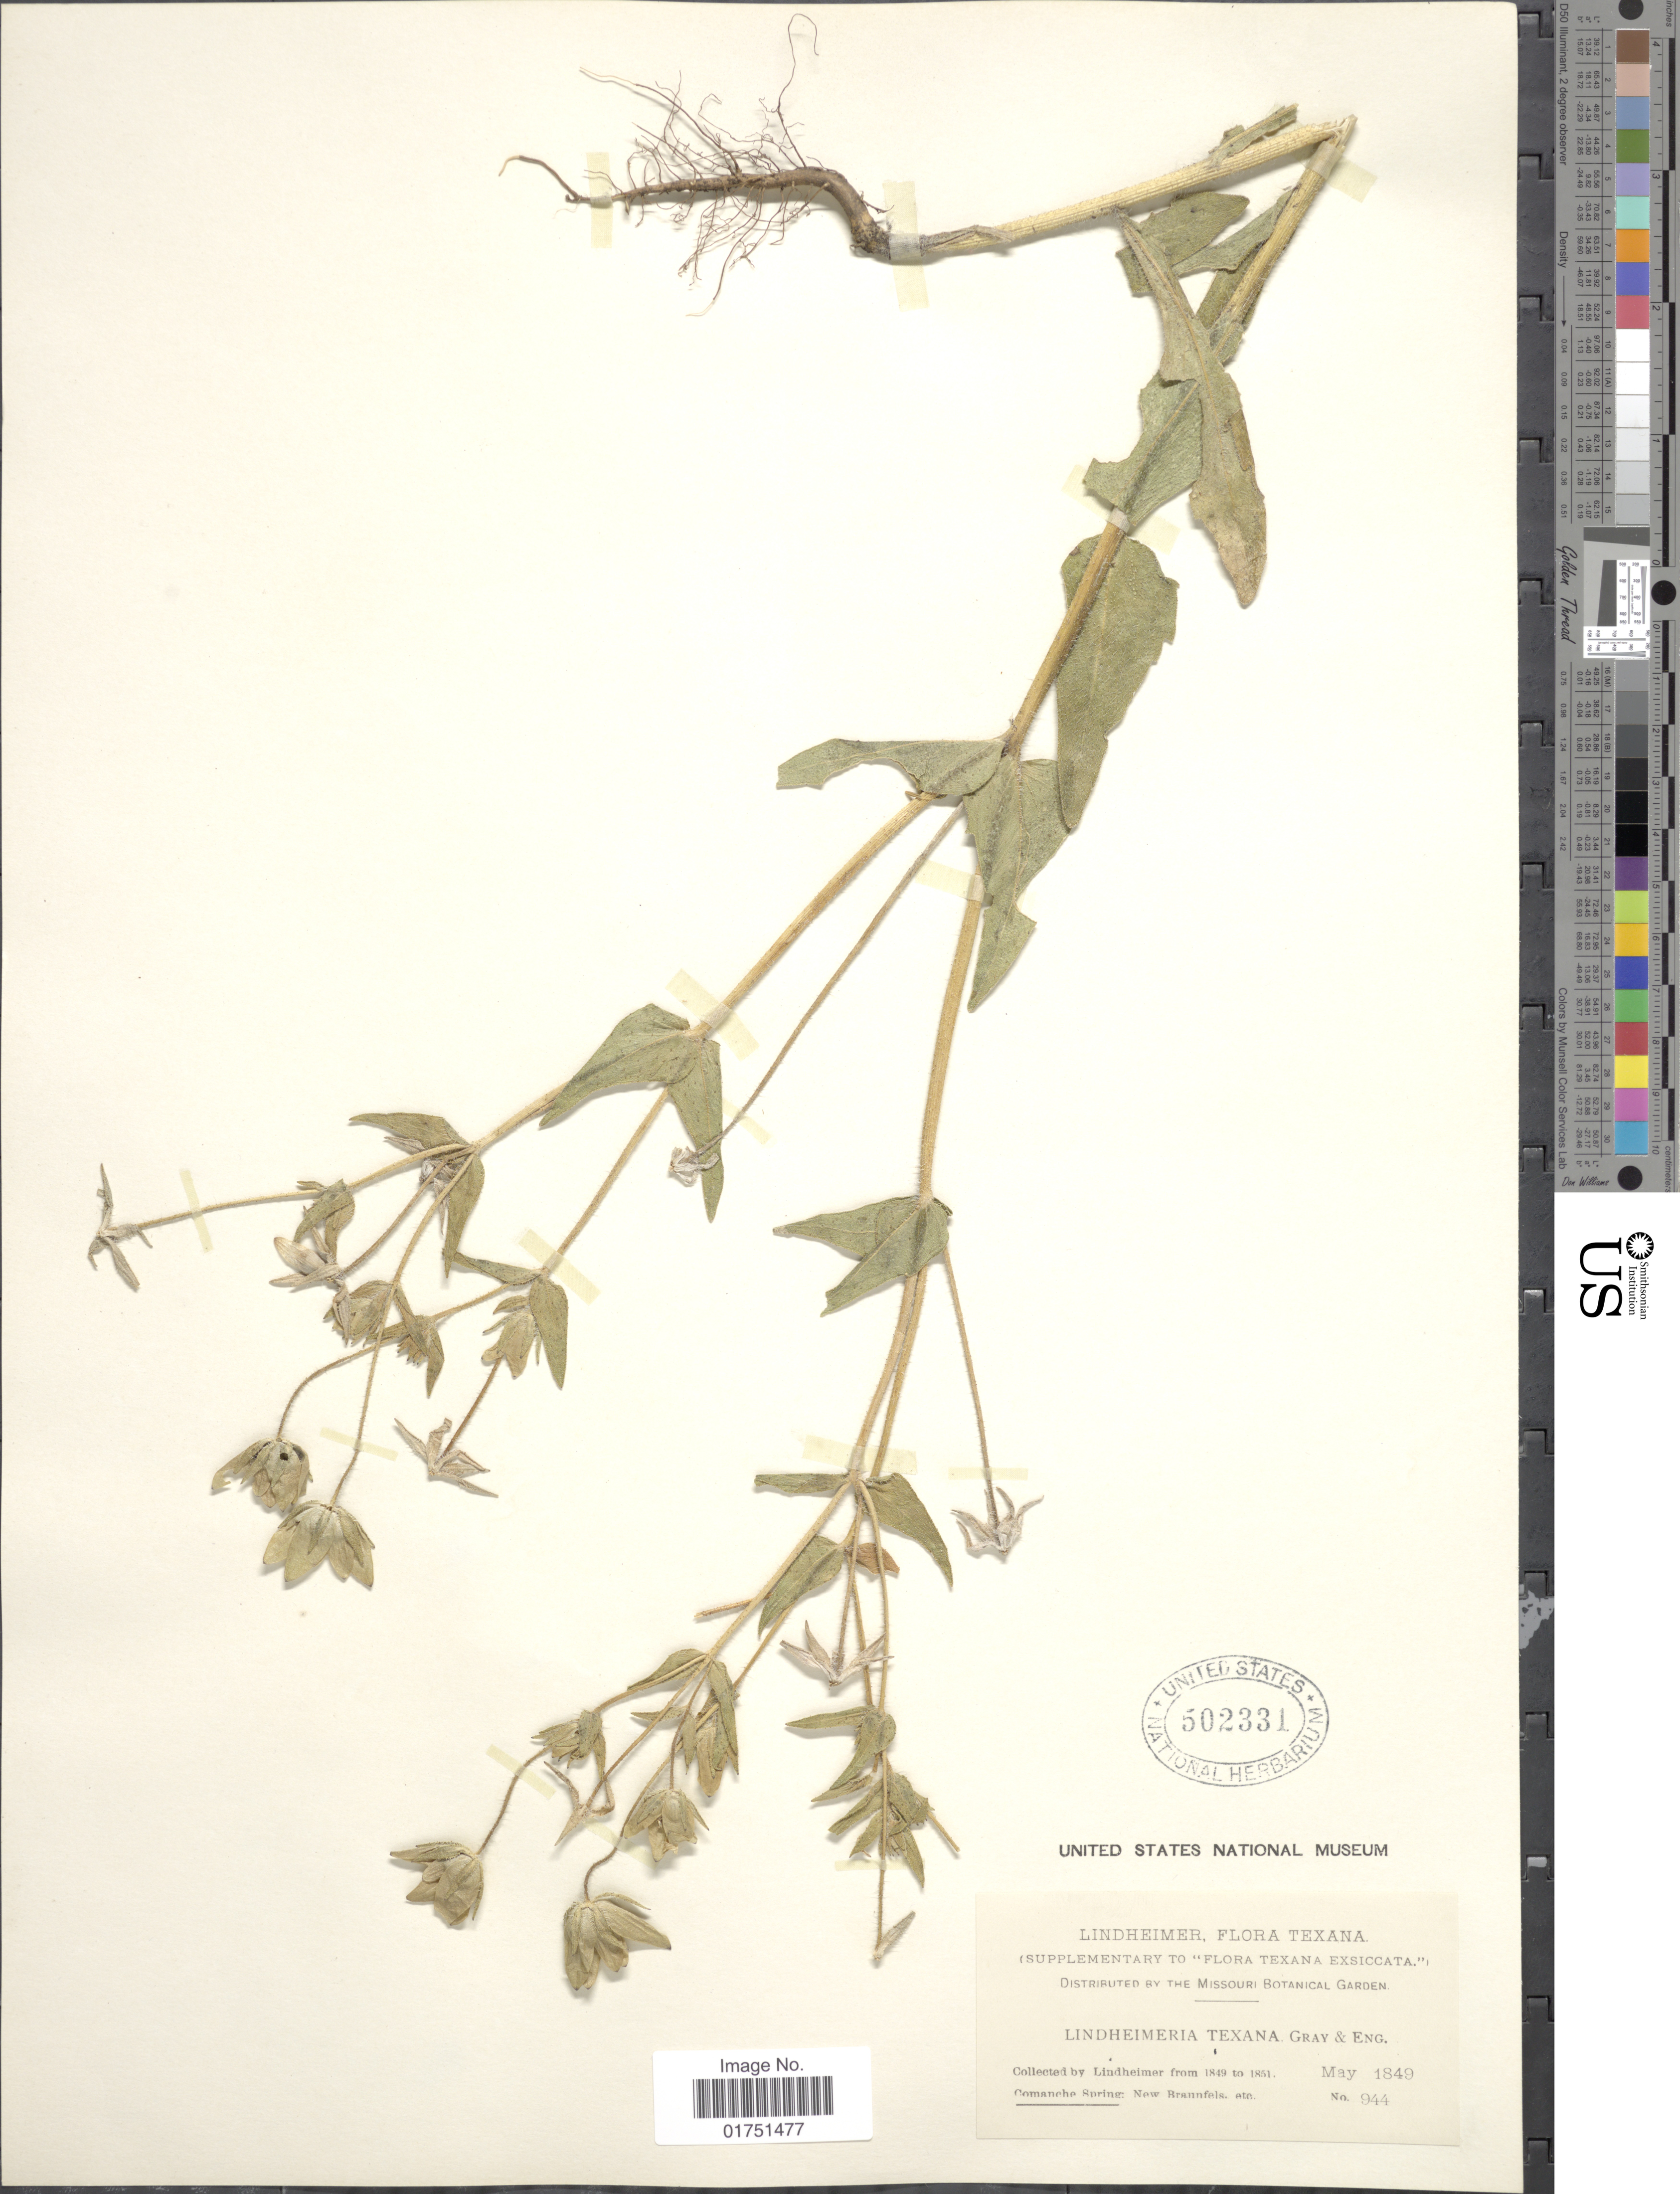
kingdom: Plantae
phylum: Tracheophyta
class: Magnoliopsida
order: Asterales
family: Asteraceae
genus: Lindheimera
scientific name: Lindheimera texana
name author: A. Gray & Engelm. in A. Gray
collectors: -. Lindheimer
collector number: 944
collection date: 1849-05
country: United States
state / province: Texas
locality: Texana. Comanche Spring: New Brannfels, etc.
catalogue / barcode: US 502331